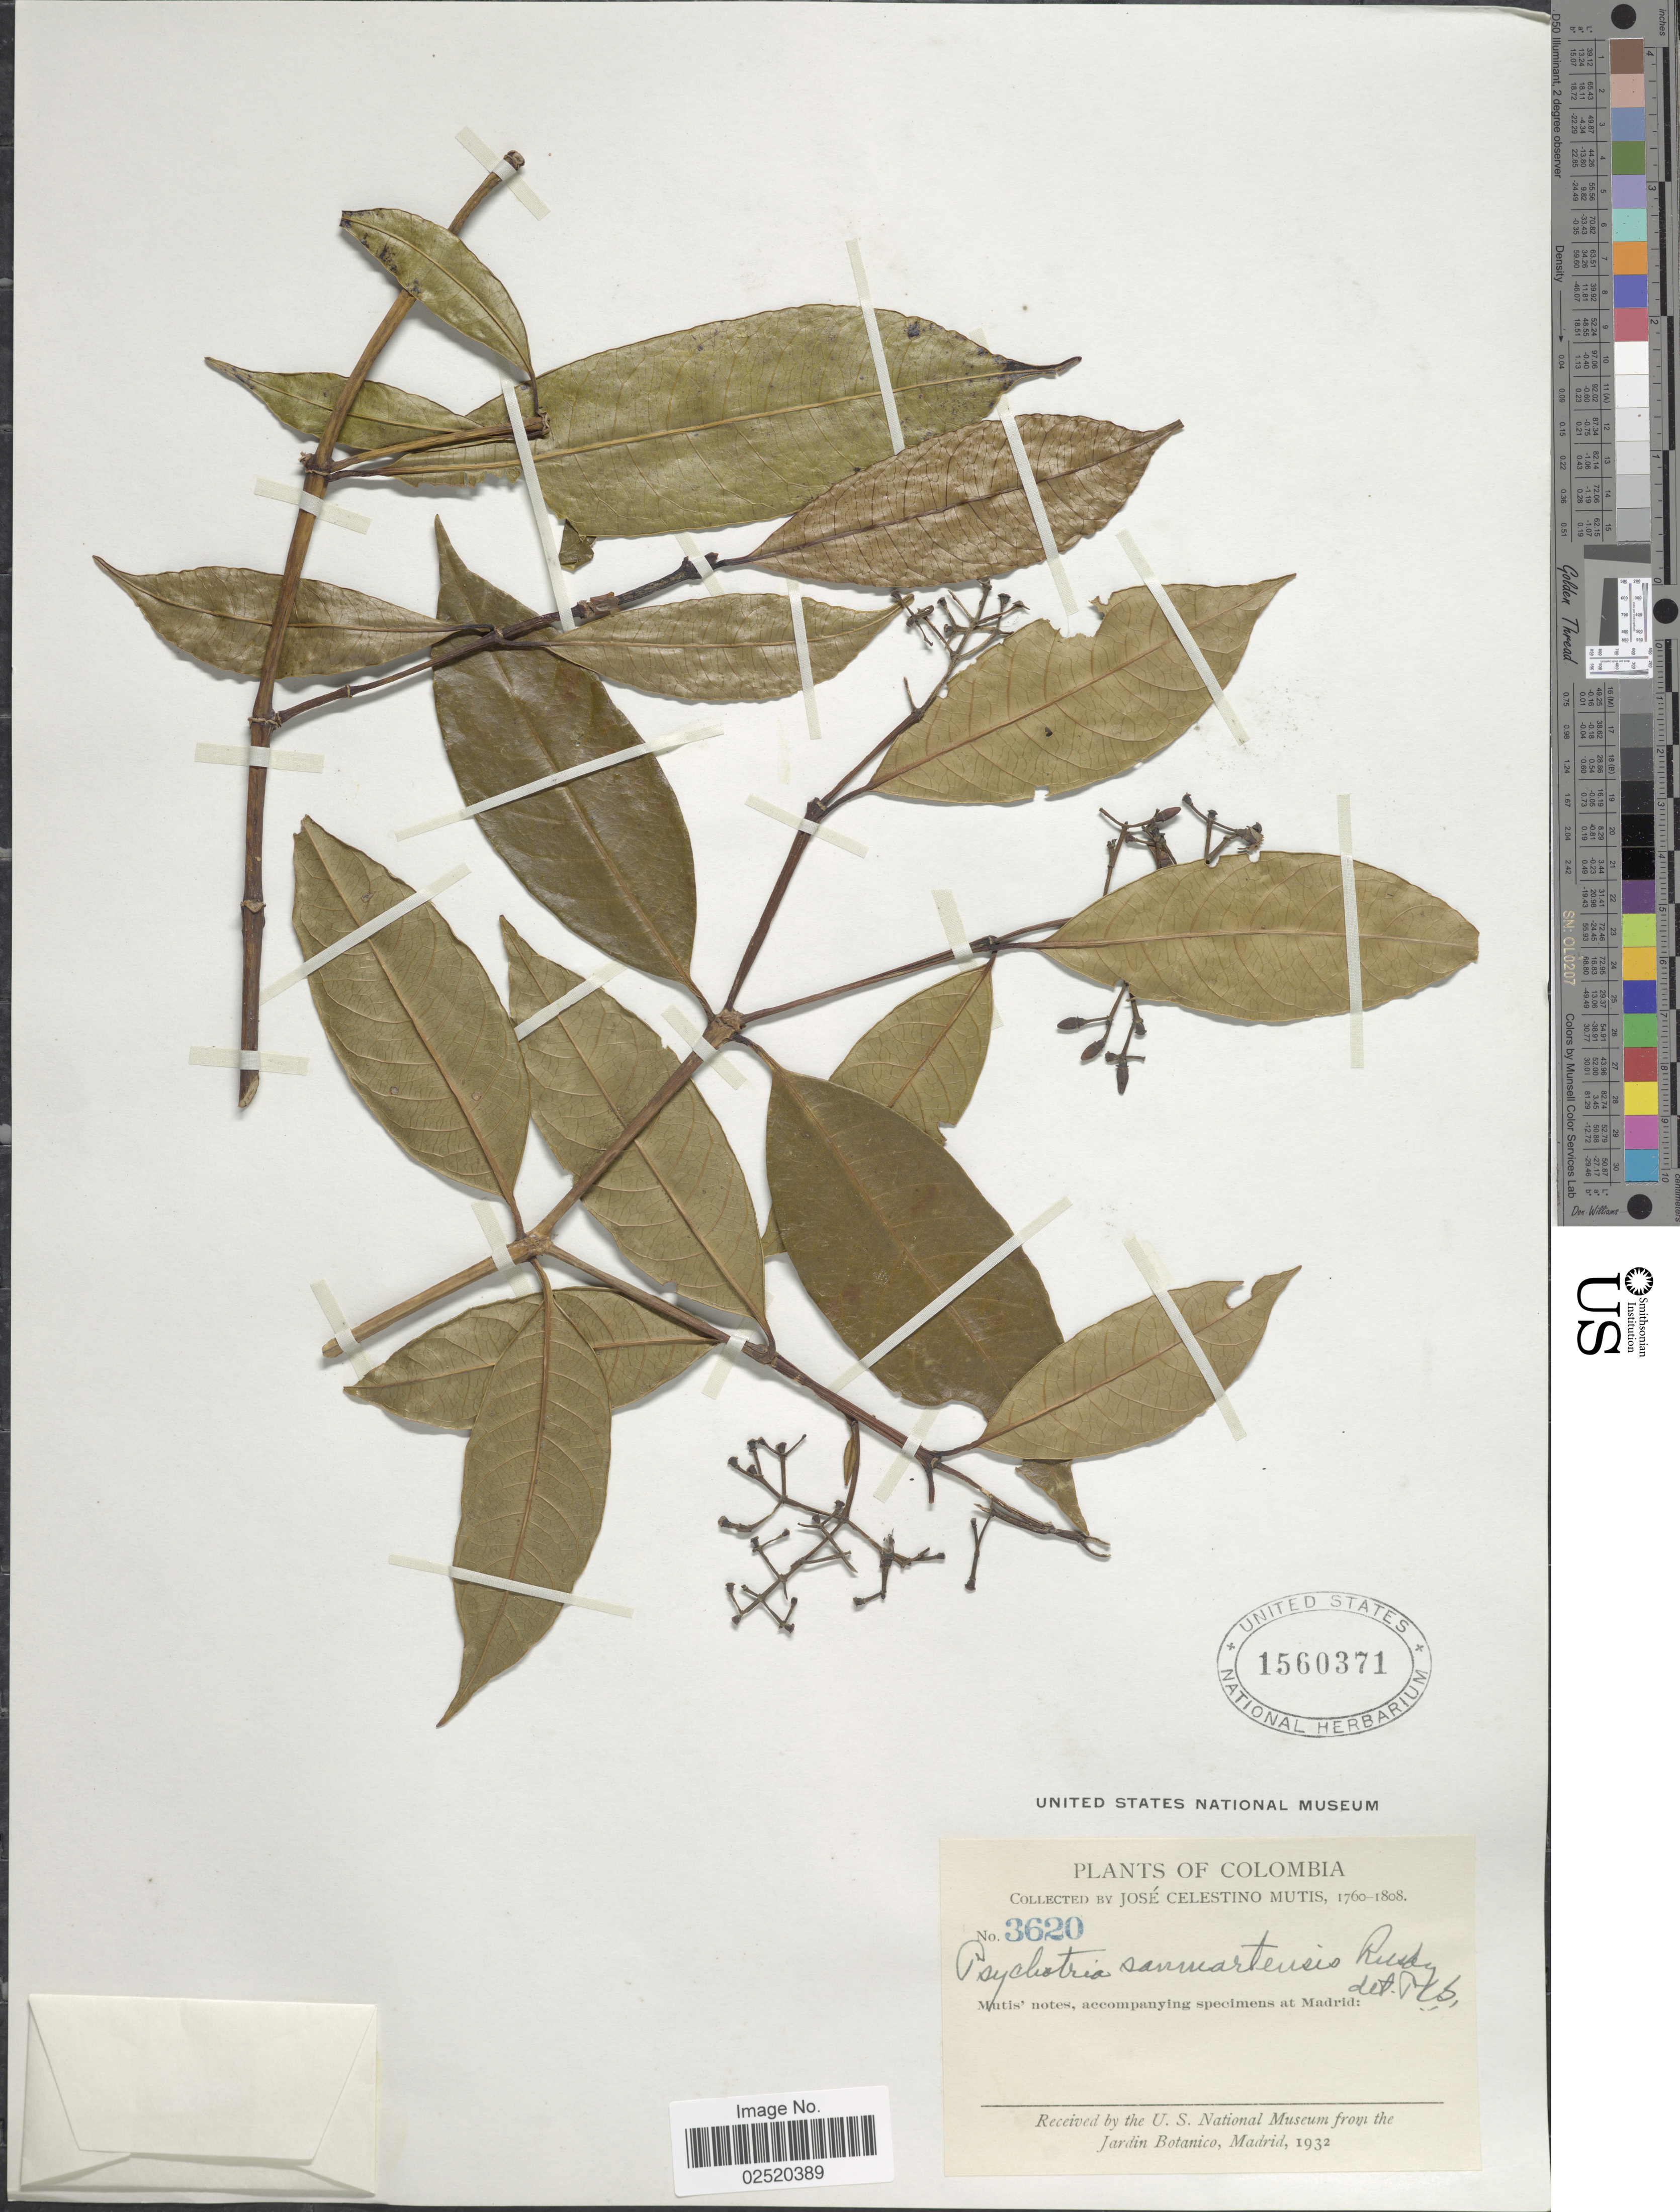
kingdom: Plantae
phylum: Tracheophyta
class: Magnoliopsida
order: Gentianales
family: Rubiaceae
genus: Psychotria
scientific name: Psychotria sanmartensis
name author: Rusby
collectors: J. C. B. Mutis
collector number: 3620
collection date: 1760/1808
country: Colombia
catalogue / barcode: US 1560371